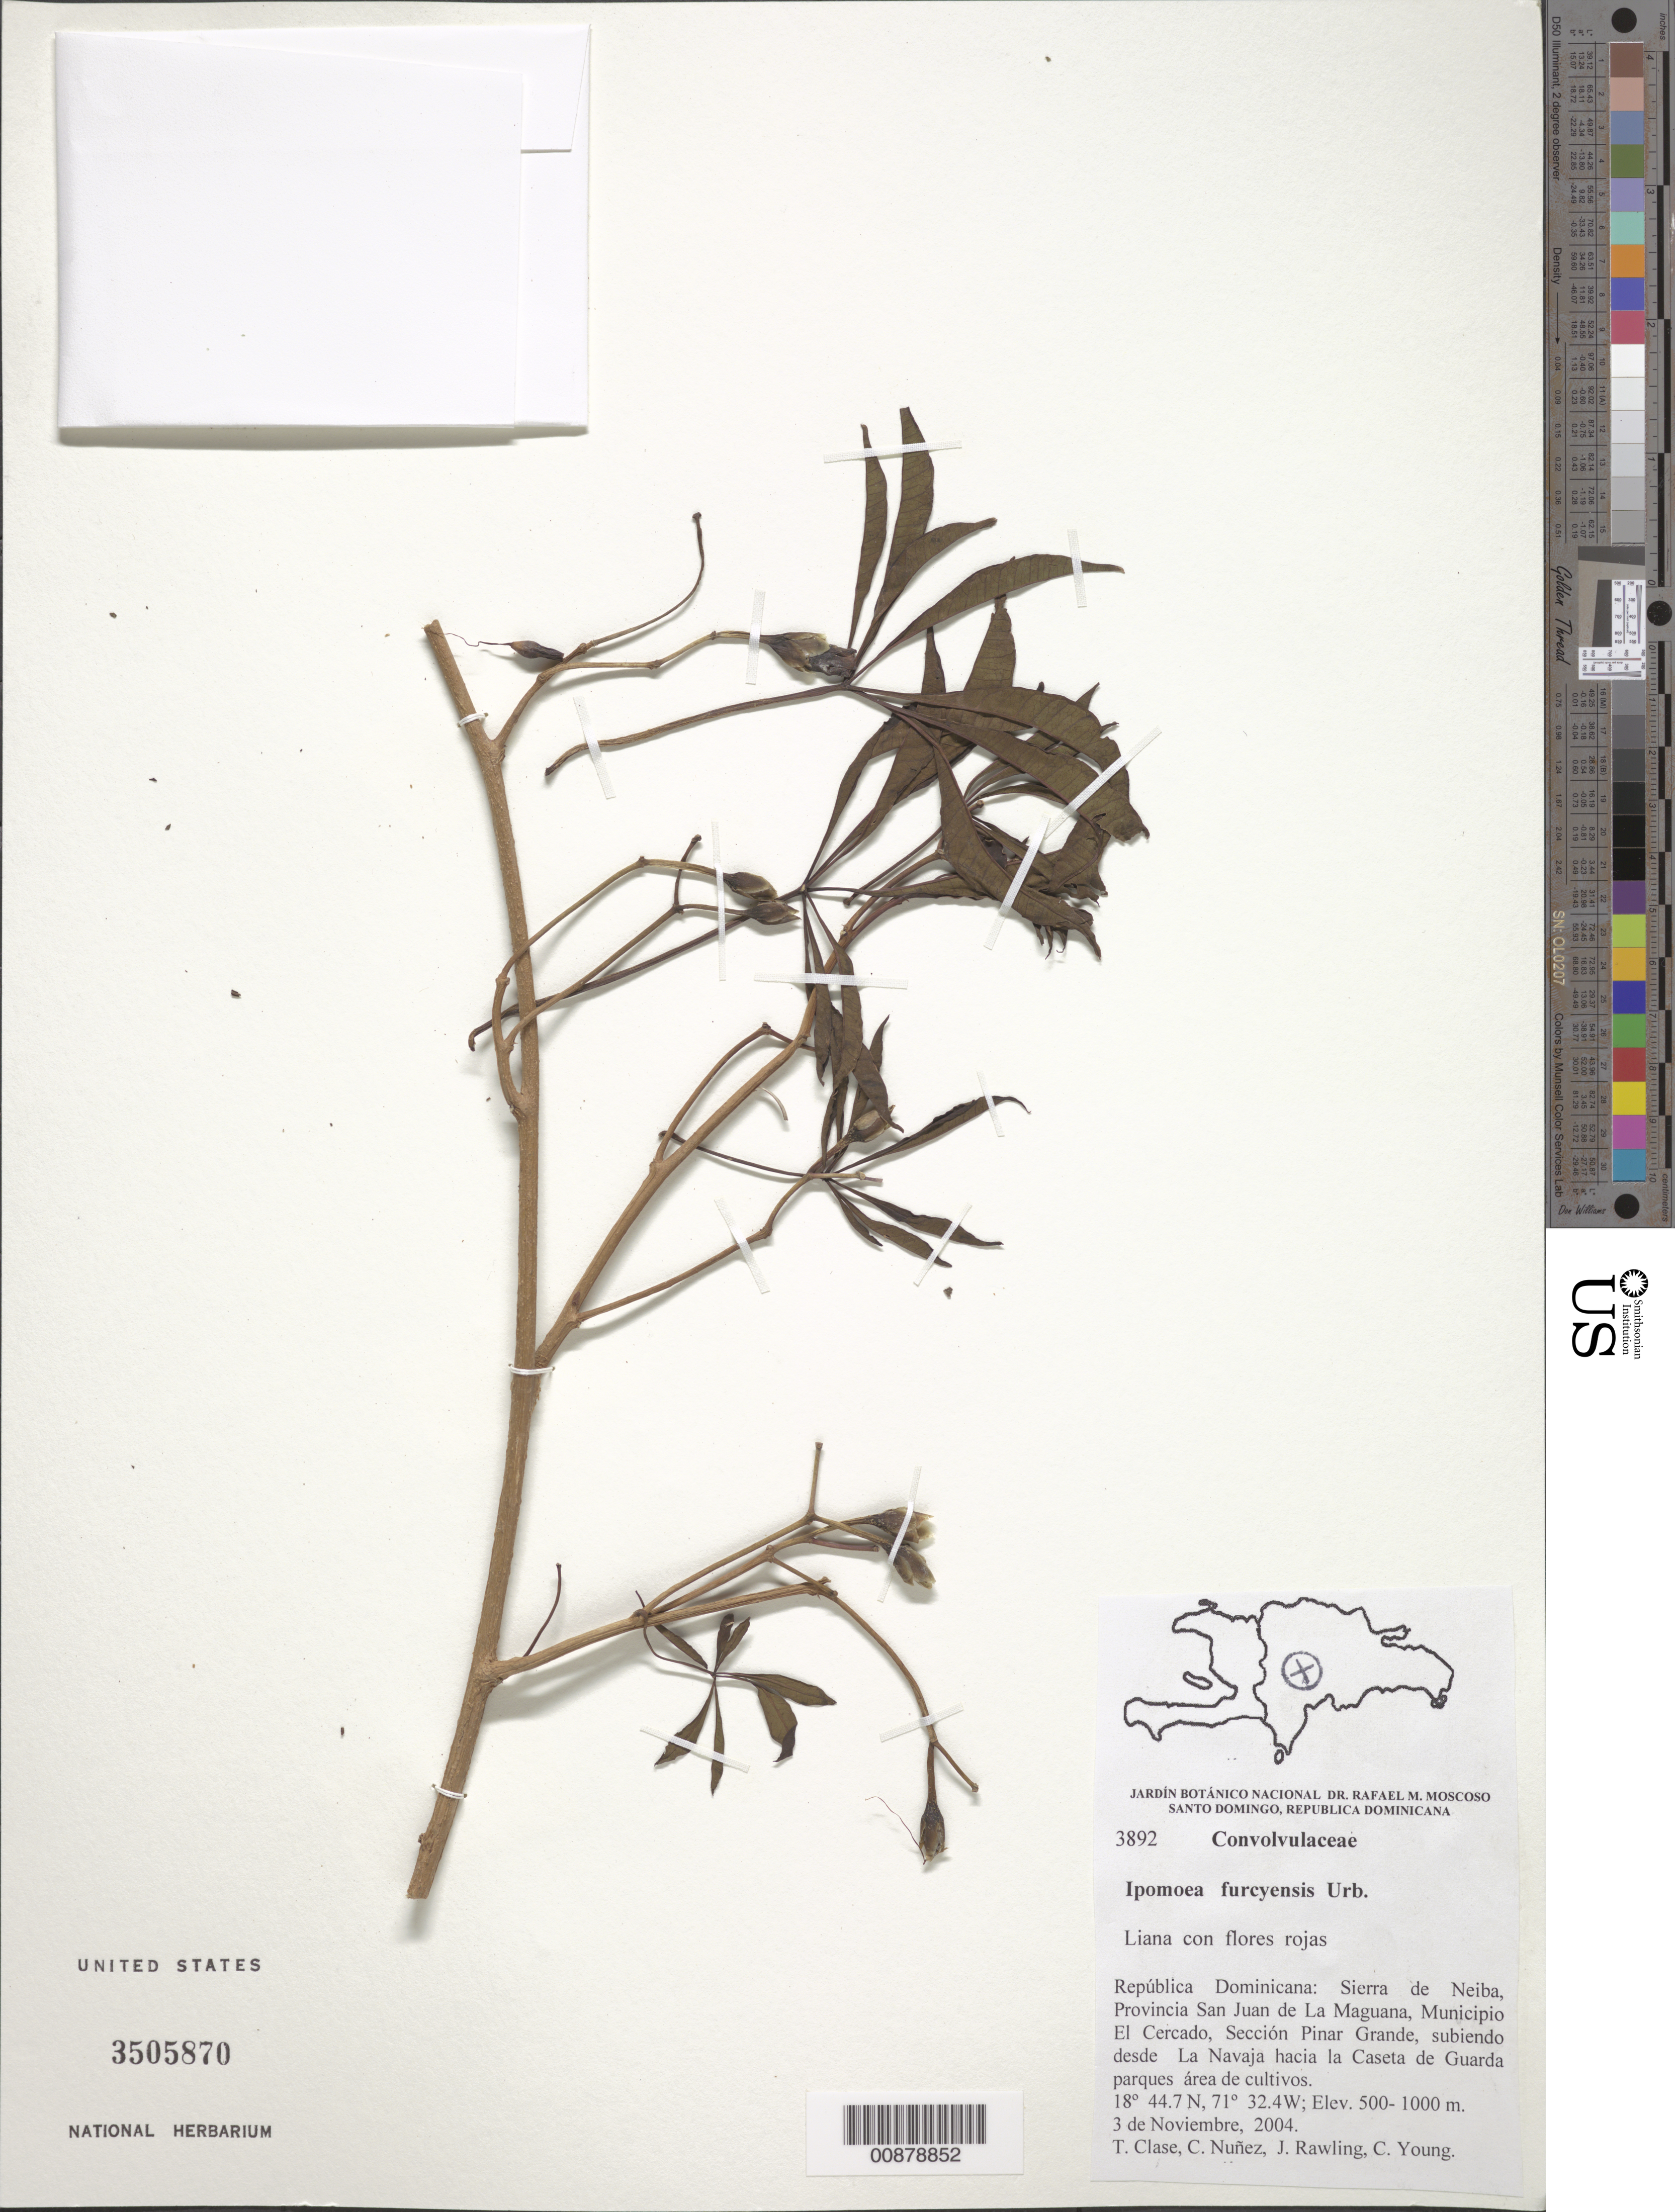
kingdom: Plantae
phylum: Tracheophyta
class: Magnoliopsida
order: Solanales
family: Convolvulaceae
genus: Ipomoea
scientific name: Ipomoea furcyensis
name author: Urb.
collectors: T. Clase, C. Nunez, J. Rawling & C. Young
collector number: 3892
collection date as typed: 03 Nov 2004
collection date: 2004-11-03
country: Dominican Republic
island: Hispaniola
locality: Sierra de Neiba, Prov. San Juan de La Maguana, Mun. El Cercado, Sección Pinar Grande, subiendo desde La Navaja hacia la Caseta de Guarda.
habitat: Parques área de cultivos.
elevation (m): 500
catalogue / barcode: US 3505870